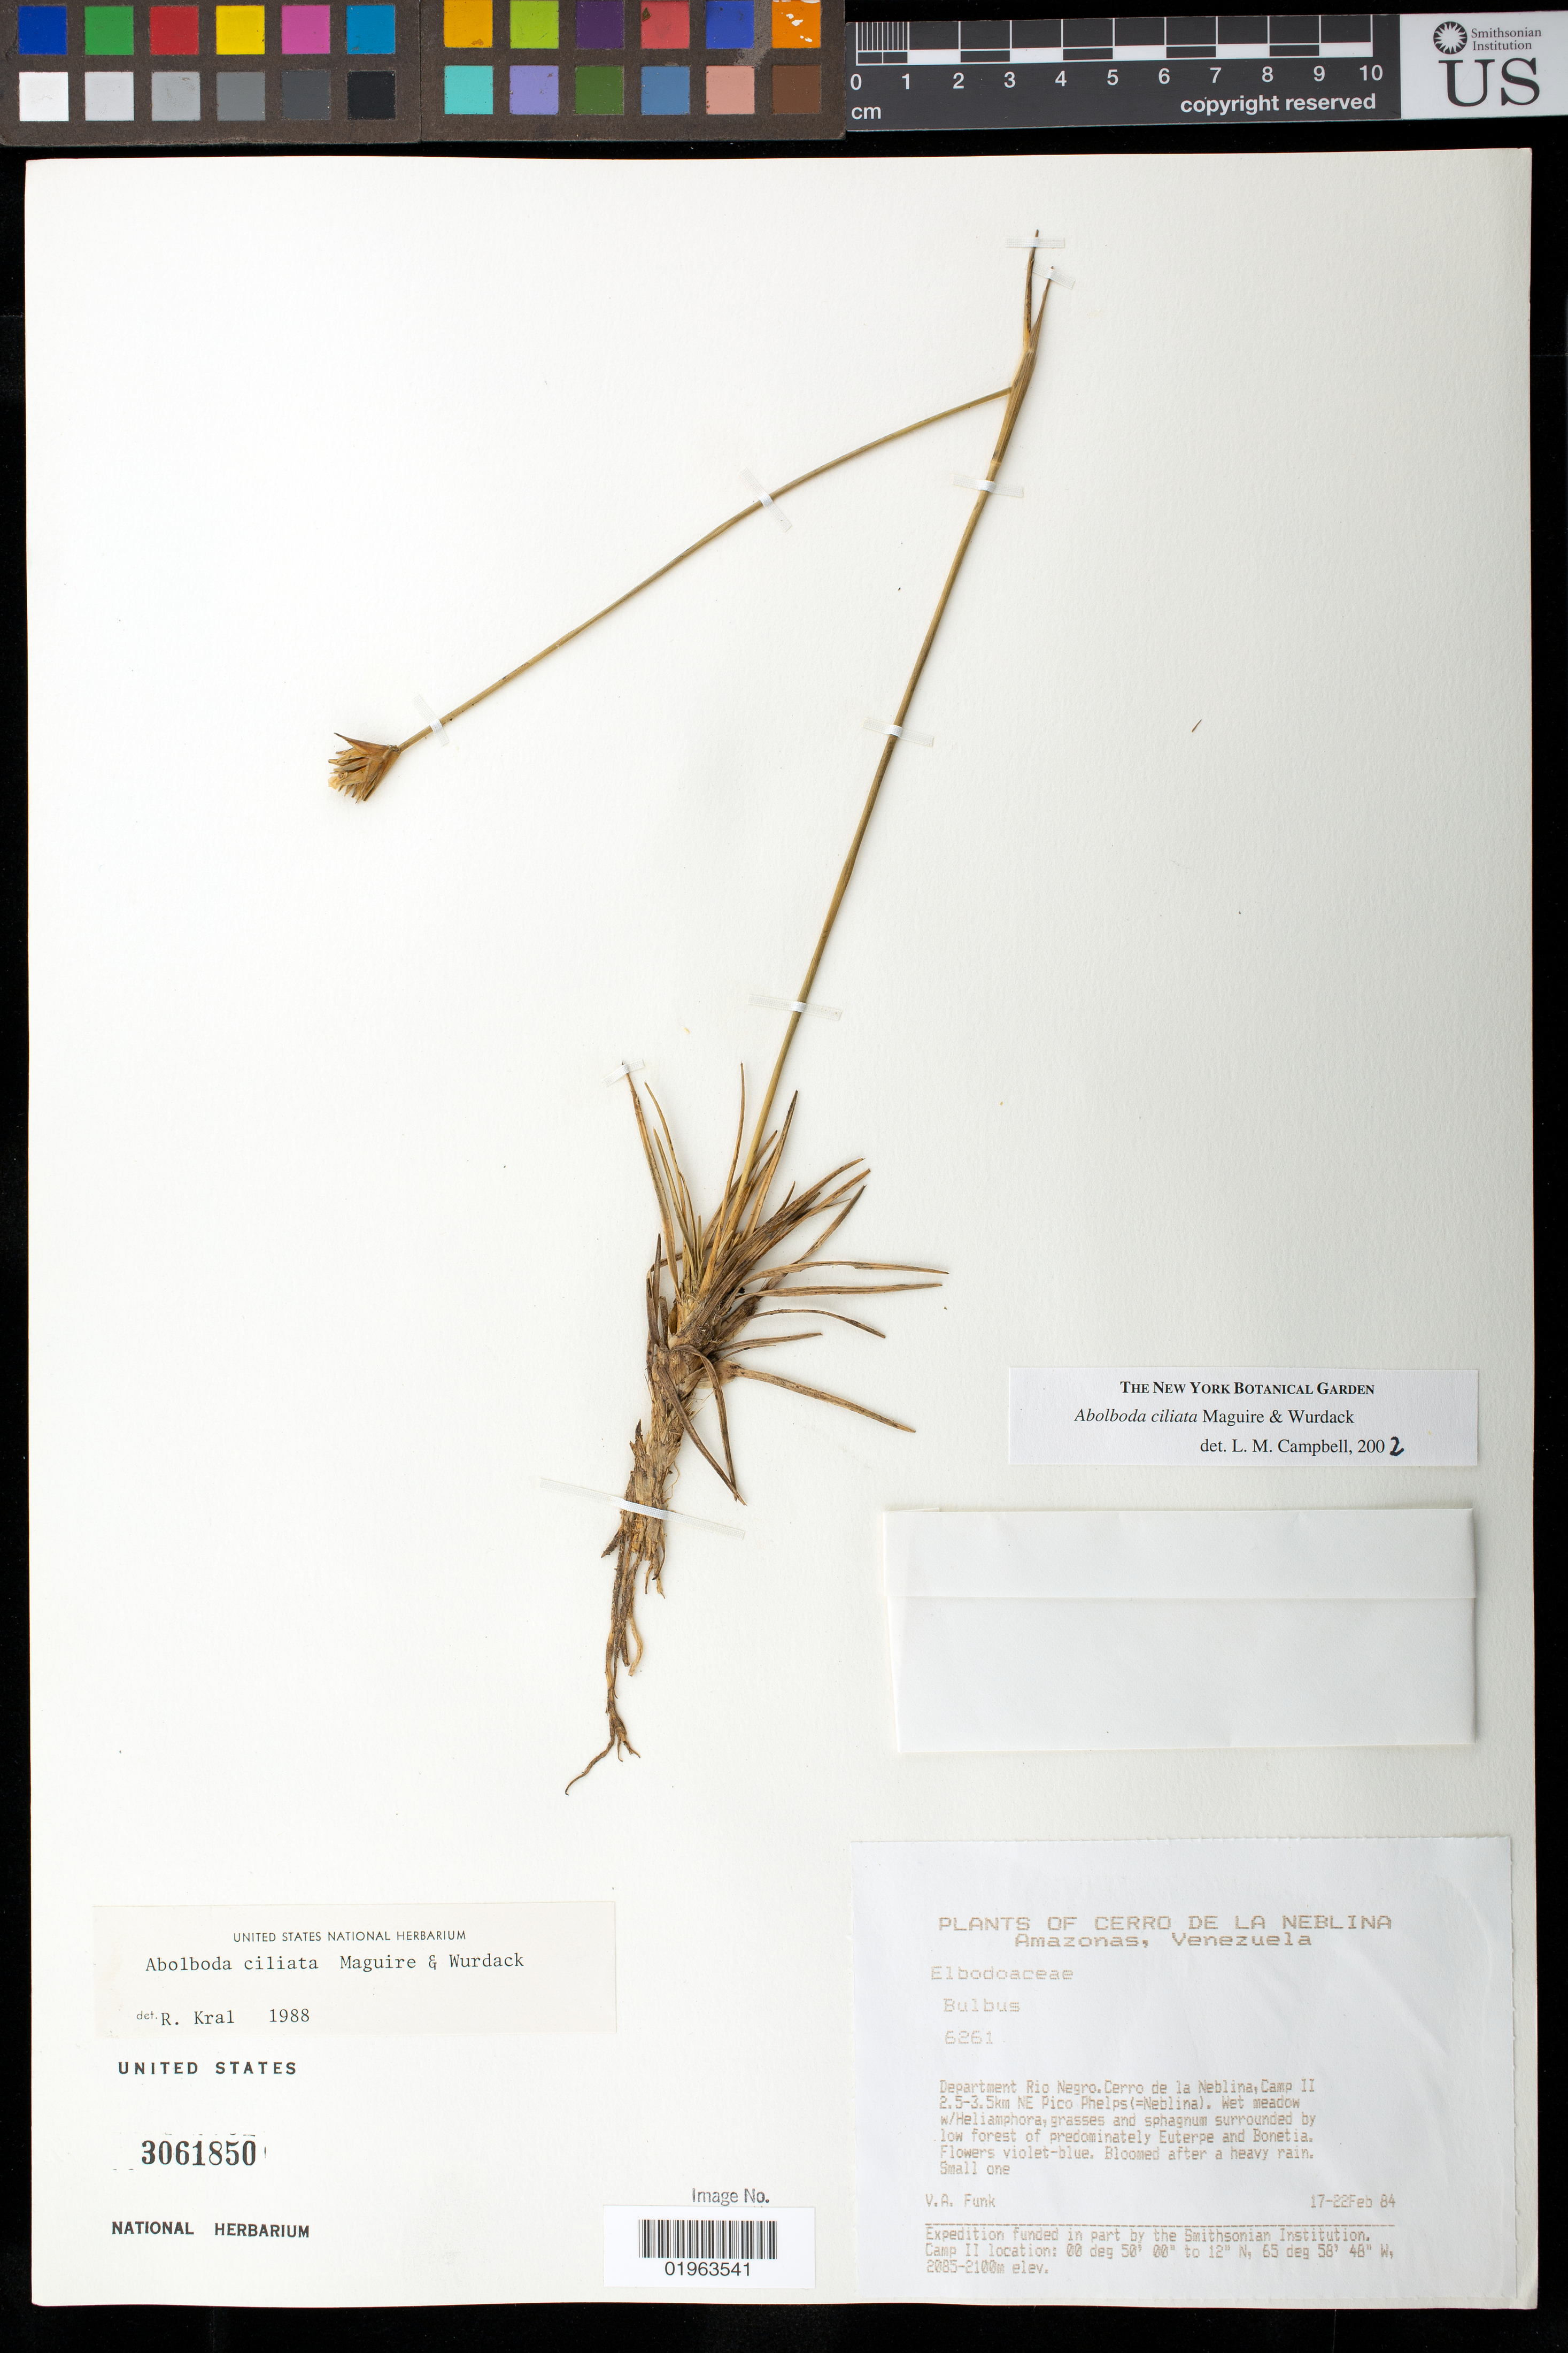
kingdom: Plantae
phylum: Tracheophyta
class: Liliopsida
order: Poales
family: Xyridaceae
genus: Abolboda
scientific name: Abolboda ciliata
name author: Maguire & Wurdack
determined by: Campbell, L. M.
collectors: V. Funk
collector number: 6261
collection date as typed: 17-Feb-84 to 22-Feb-84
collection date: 1984-02-17/1984-02-22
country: Venezuela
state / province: Amazonas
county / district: Río Negro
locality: Cerro de la Neblina, Camp II 2.5-3.5 km NE Pico Phelps (=Neblina)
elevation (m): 2085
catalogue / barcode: US 3061850